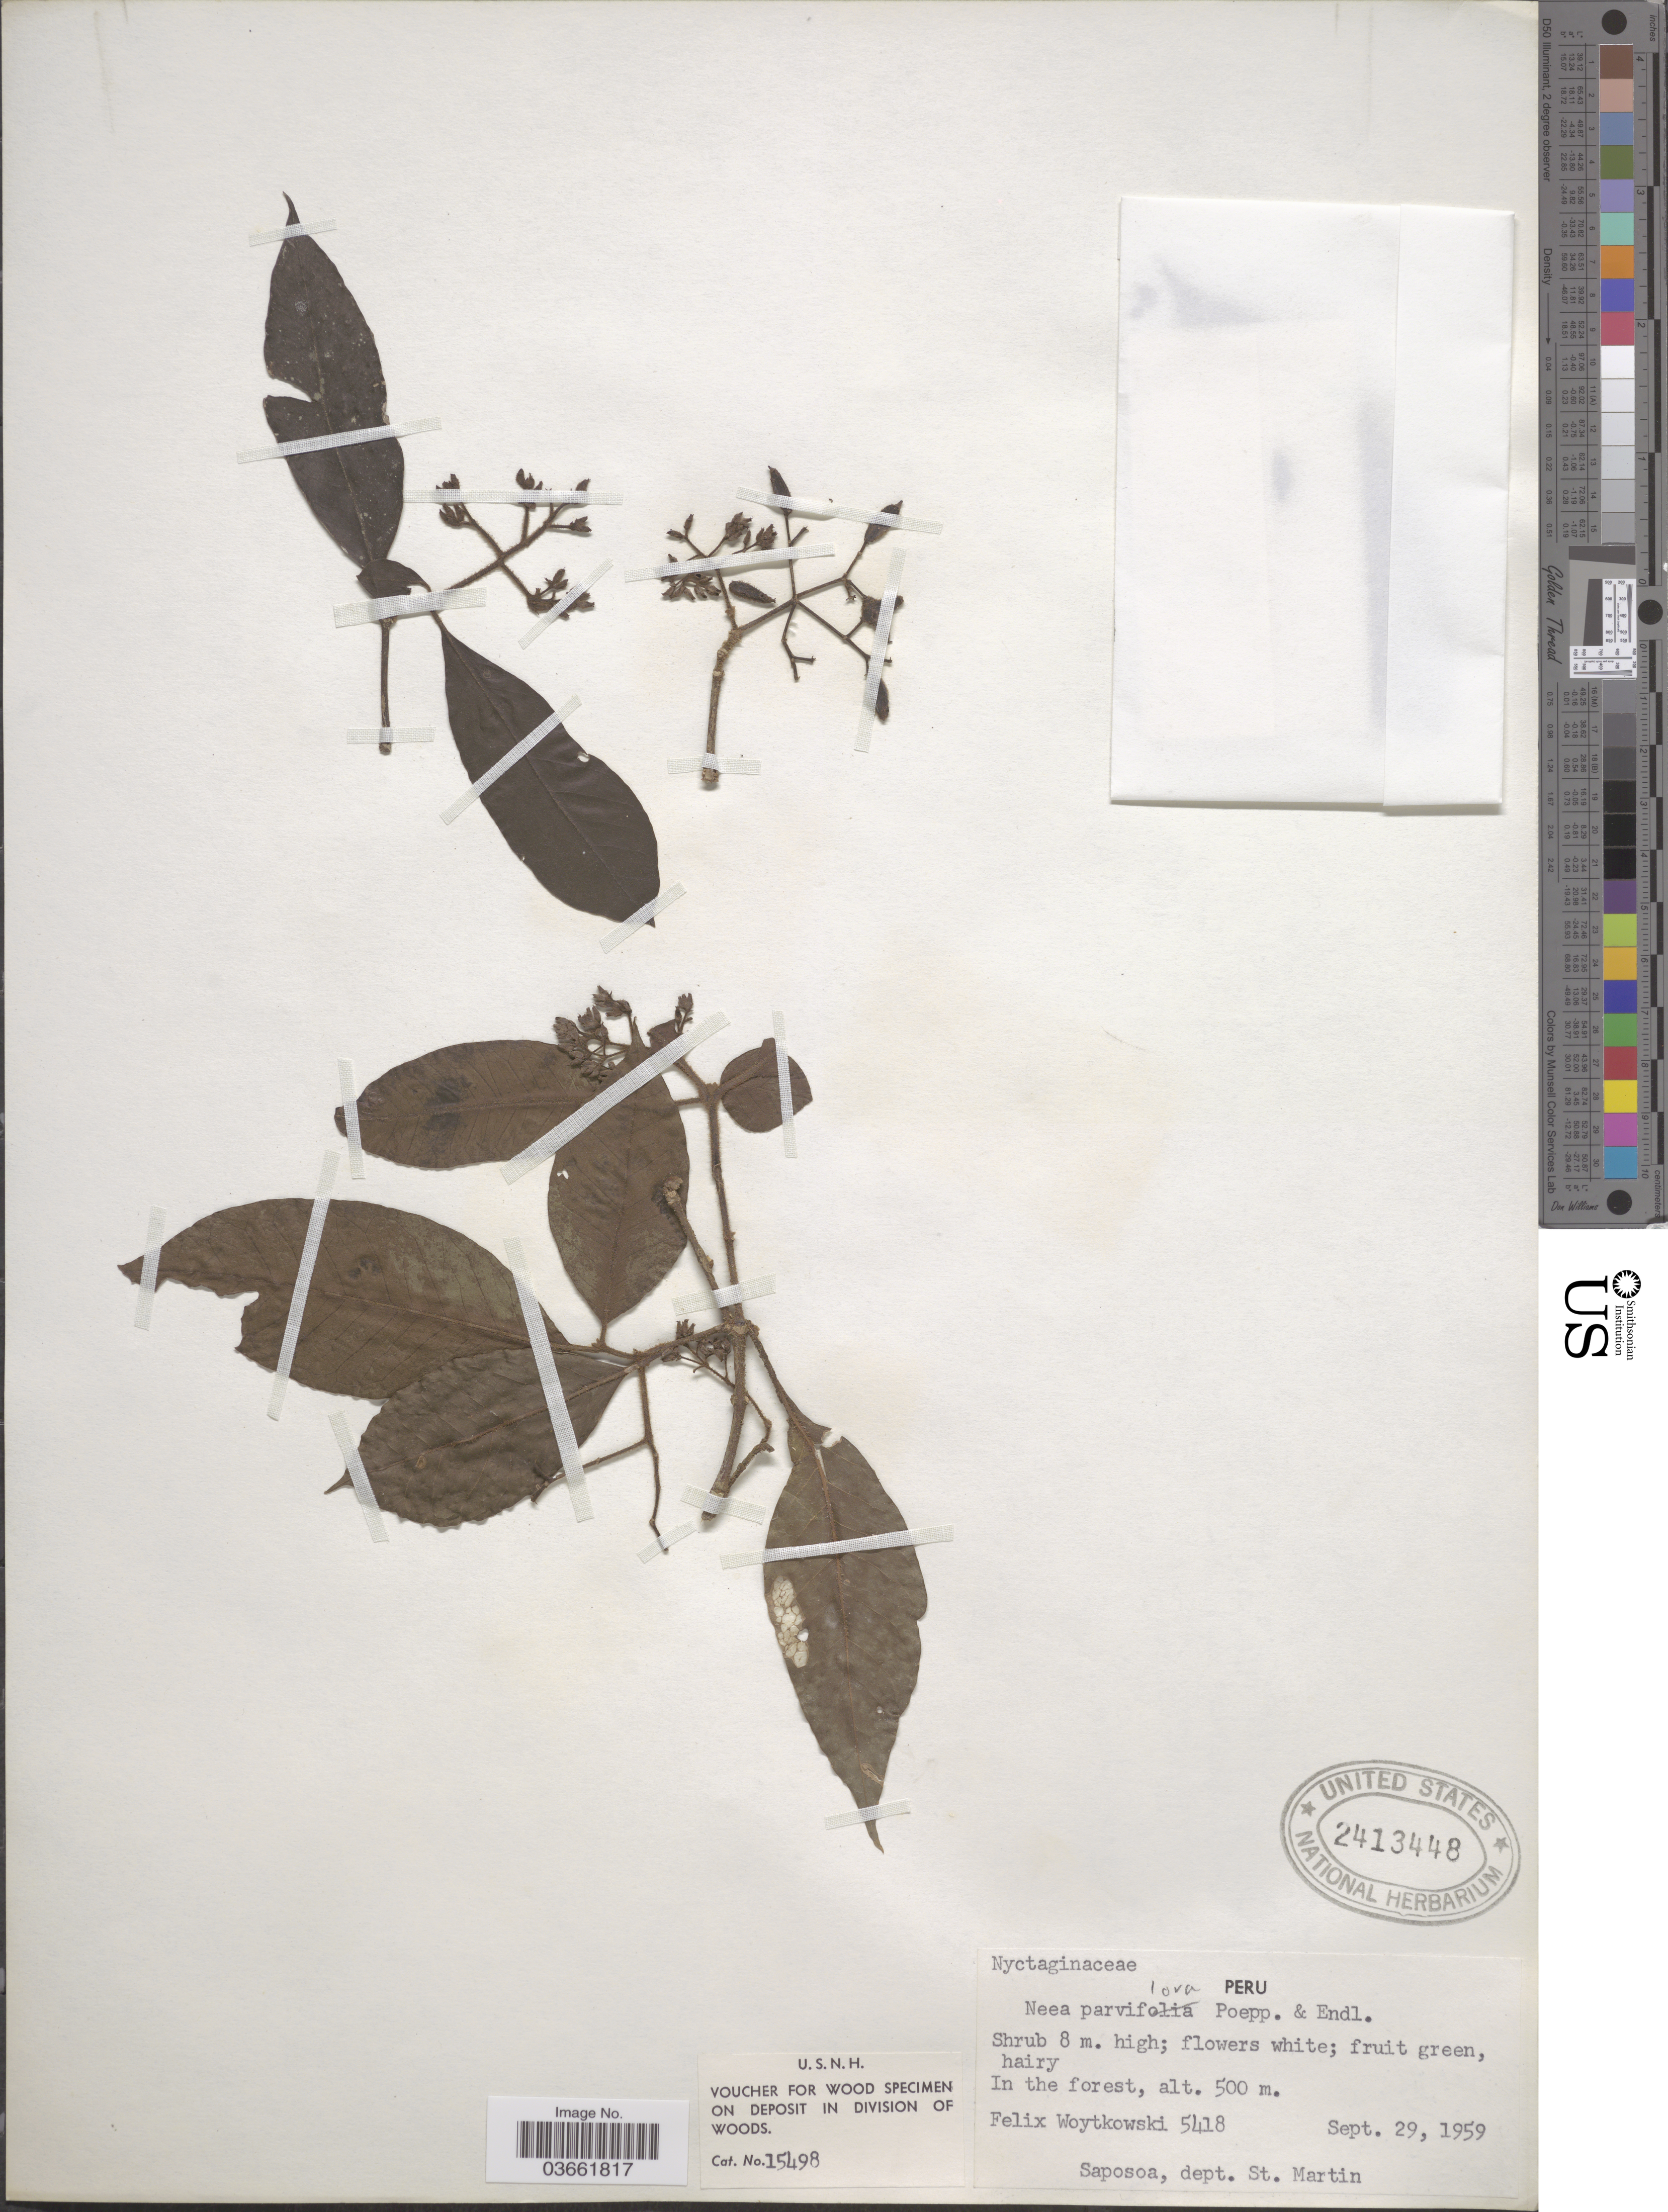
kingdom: Plantae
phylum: Tracheophyta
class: Magnoliopsida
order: Caryophyllales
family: Nyctaginaceae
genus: Neea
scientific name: Neea parviflora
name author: Poepp. & Endl.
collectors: F. Woytkowski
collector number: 5418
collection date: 1959-09-29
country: Peru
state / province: San Martín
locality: Saposoa, dept. St. Martin.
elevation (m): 500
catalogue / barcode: US 2413448